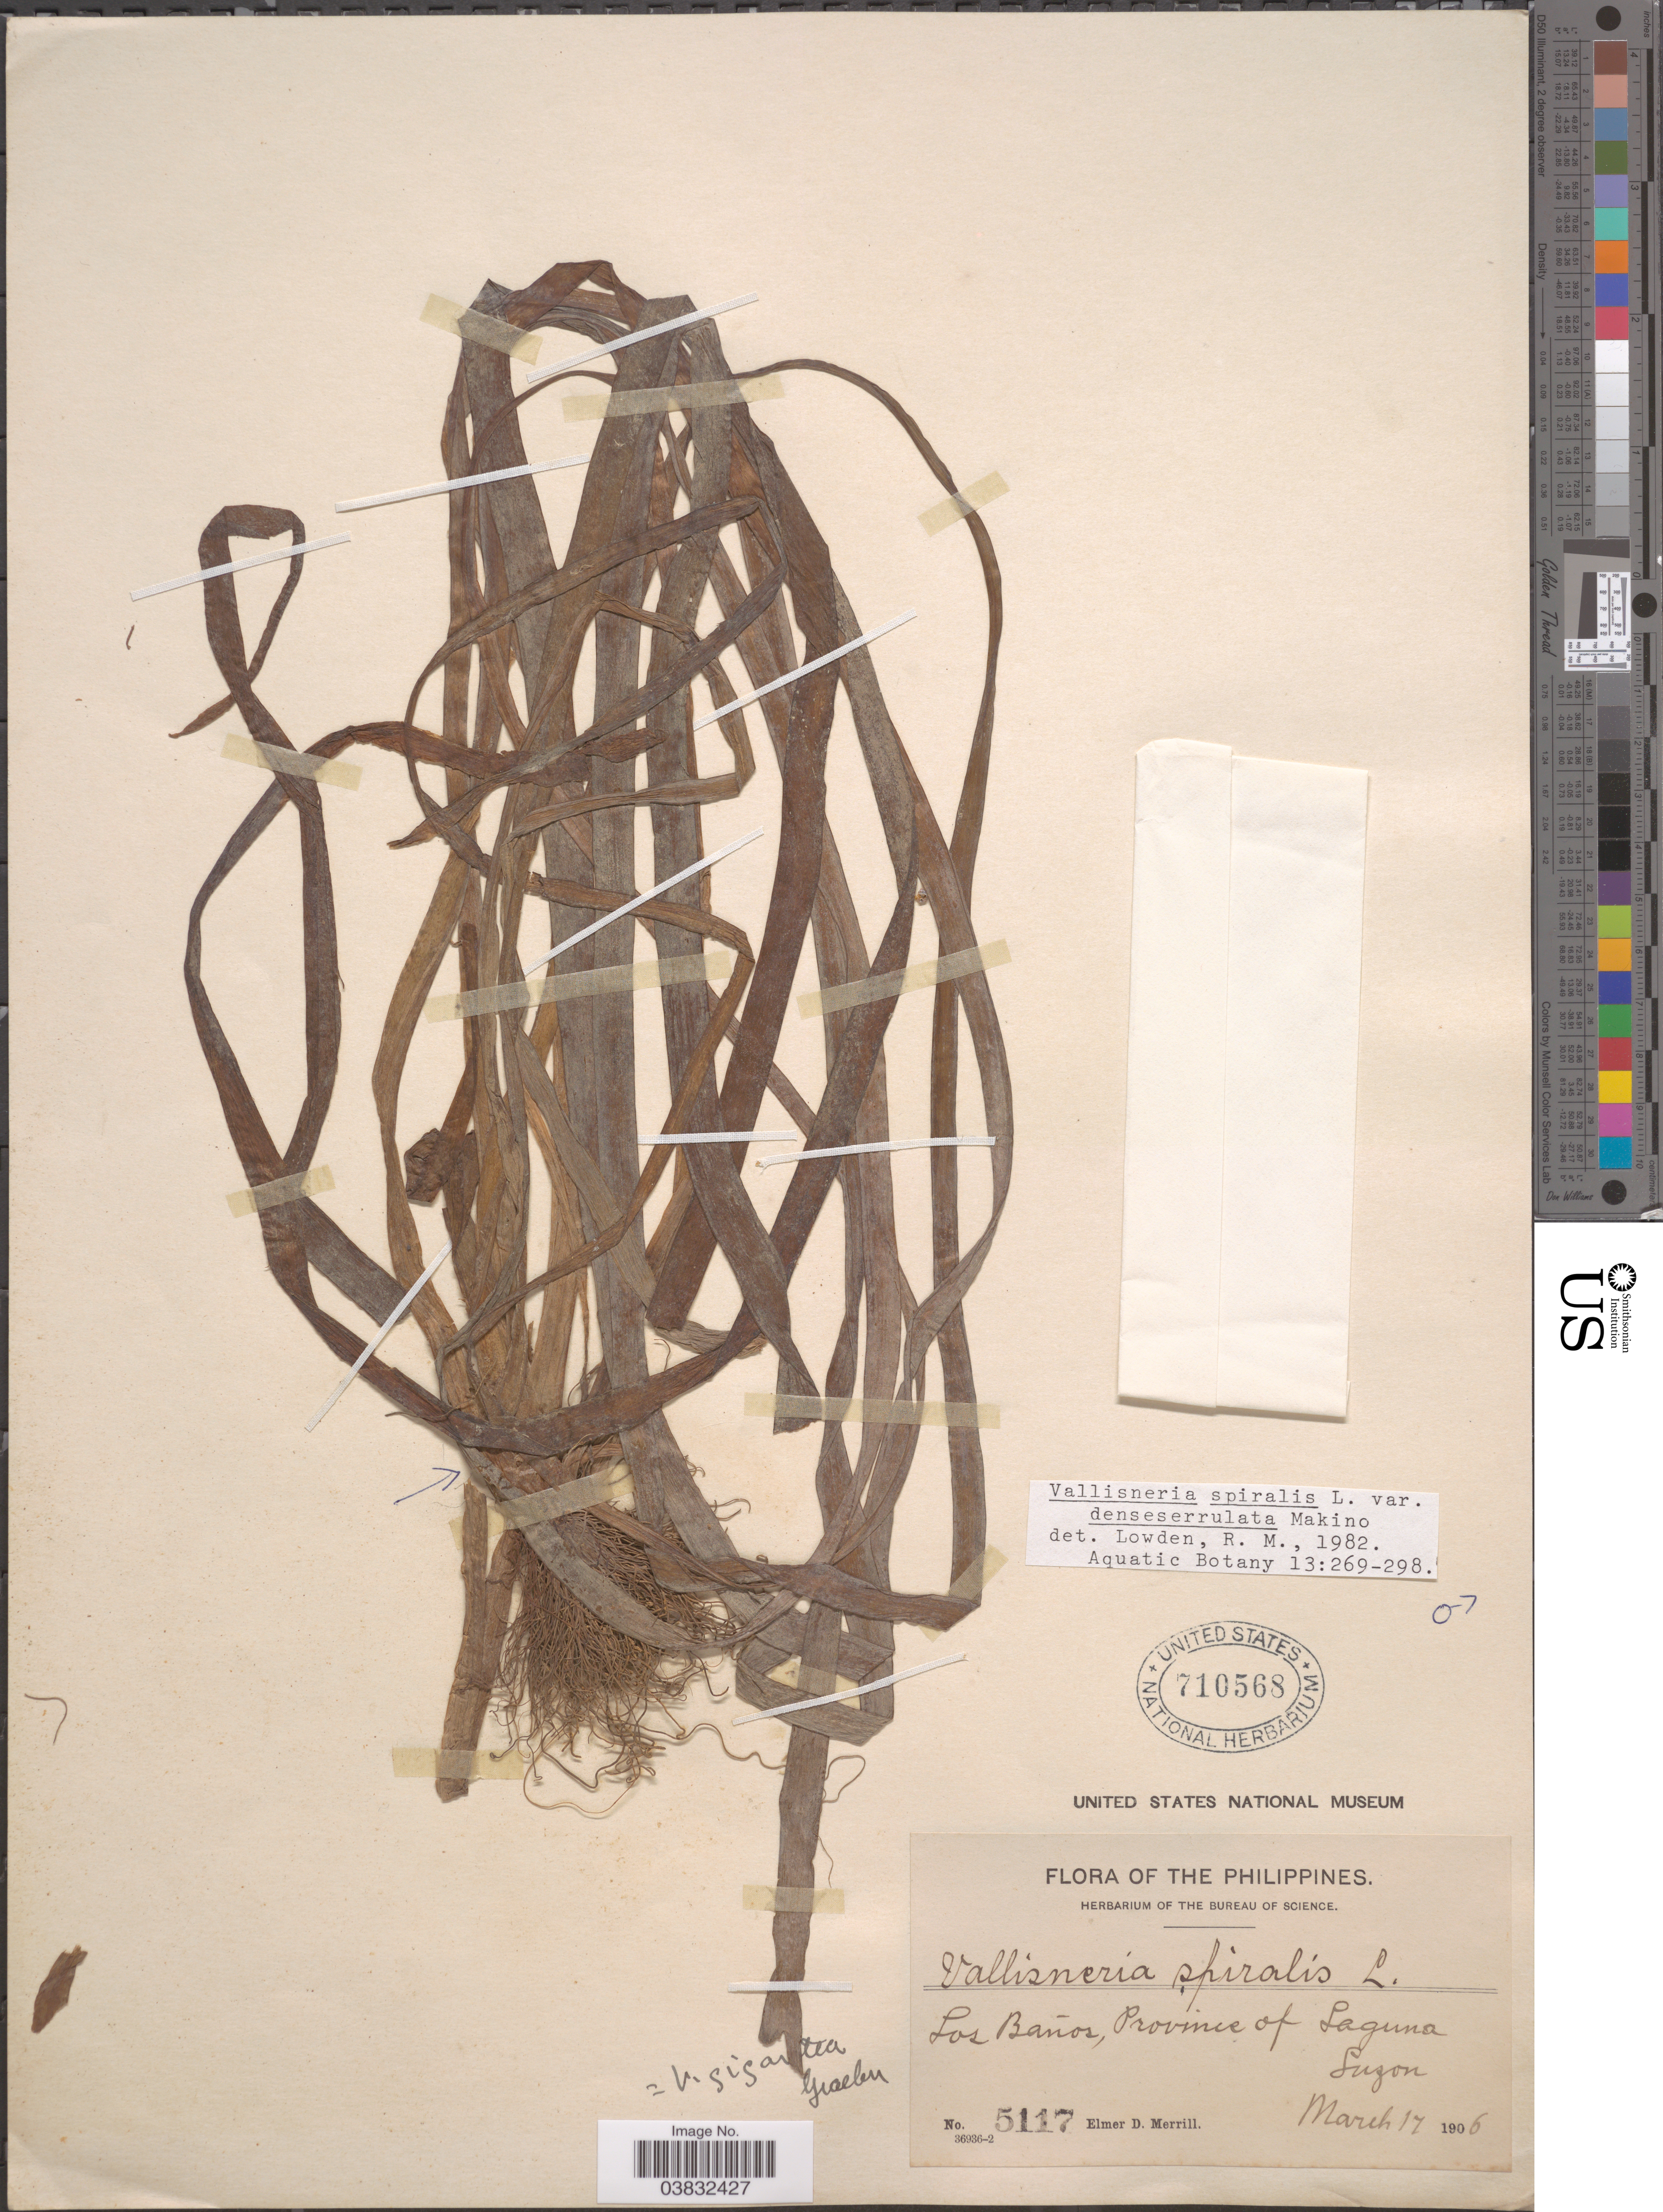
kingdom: Plantae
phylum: Tracheophyta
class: Liliopsida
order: Alismatales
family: Hydrocharitaceae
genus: Vallisneria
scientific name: Vallisneria spiralis var. denseserrulata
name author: Makino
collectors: E. D. Merrill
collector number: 5117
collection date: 1906-03-17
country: Philippines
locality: Los Baños, Province of Laguna, Luzon.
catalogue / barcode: US 710568